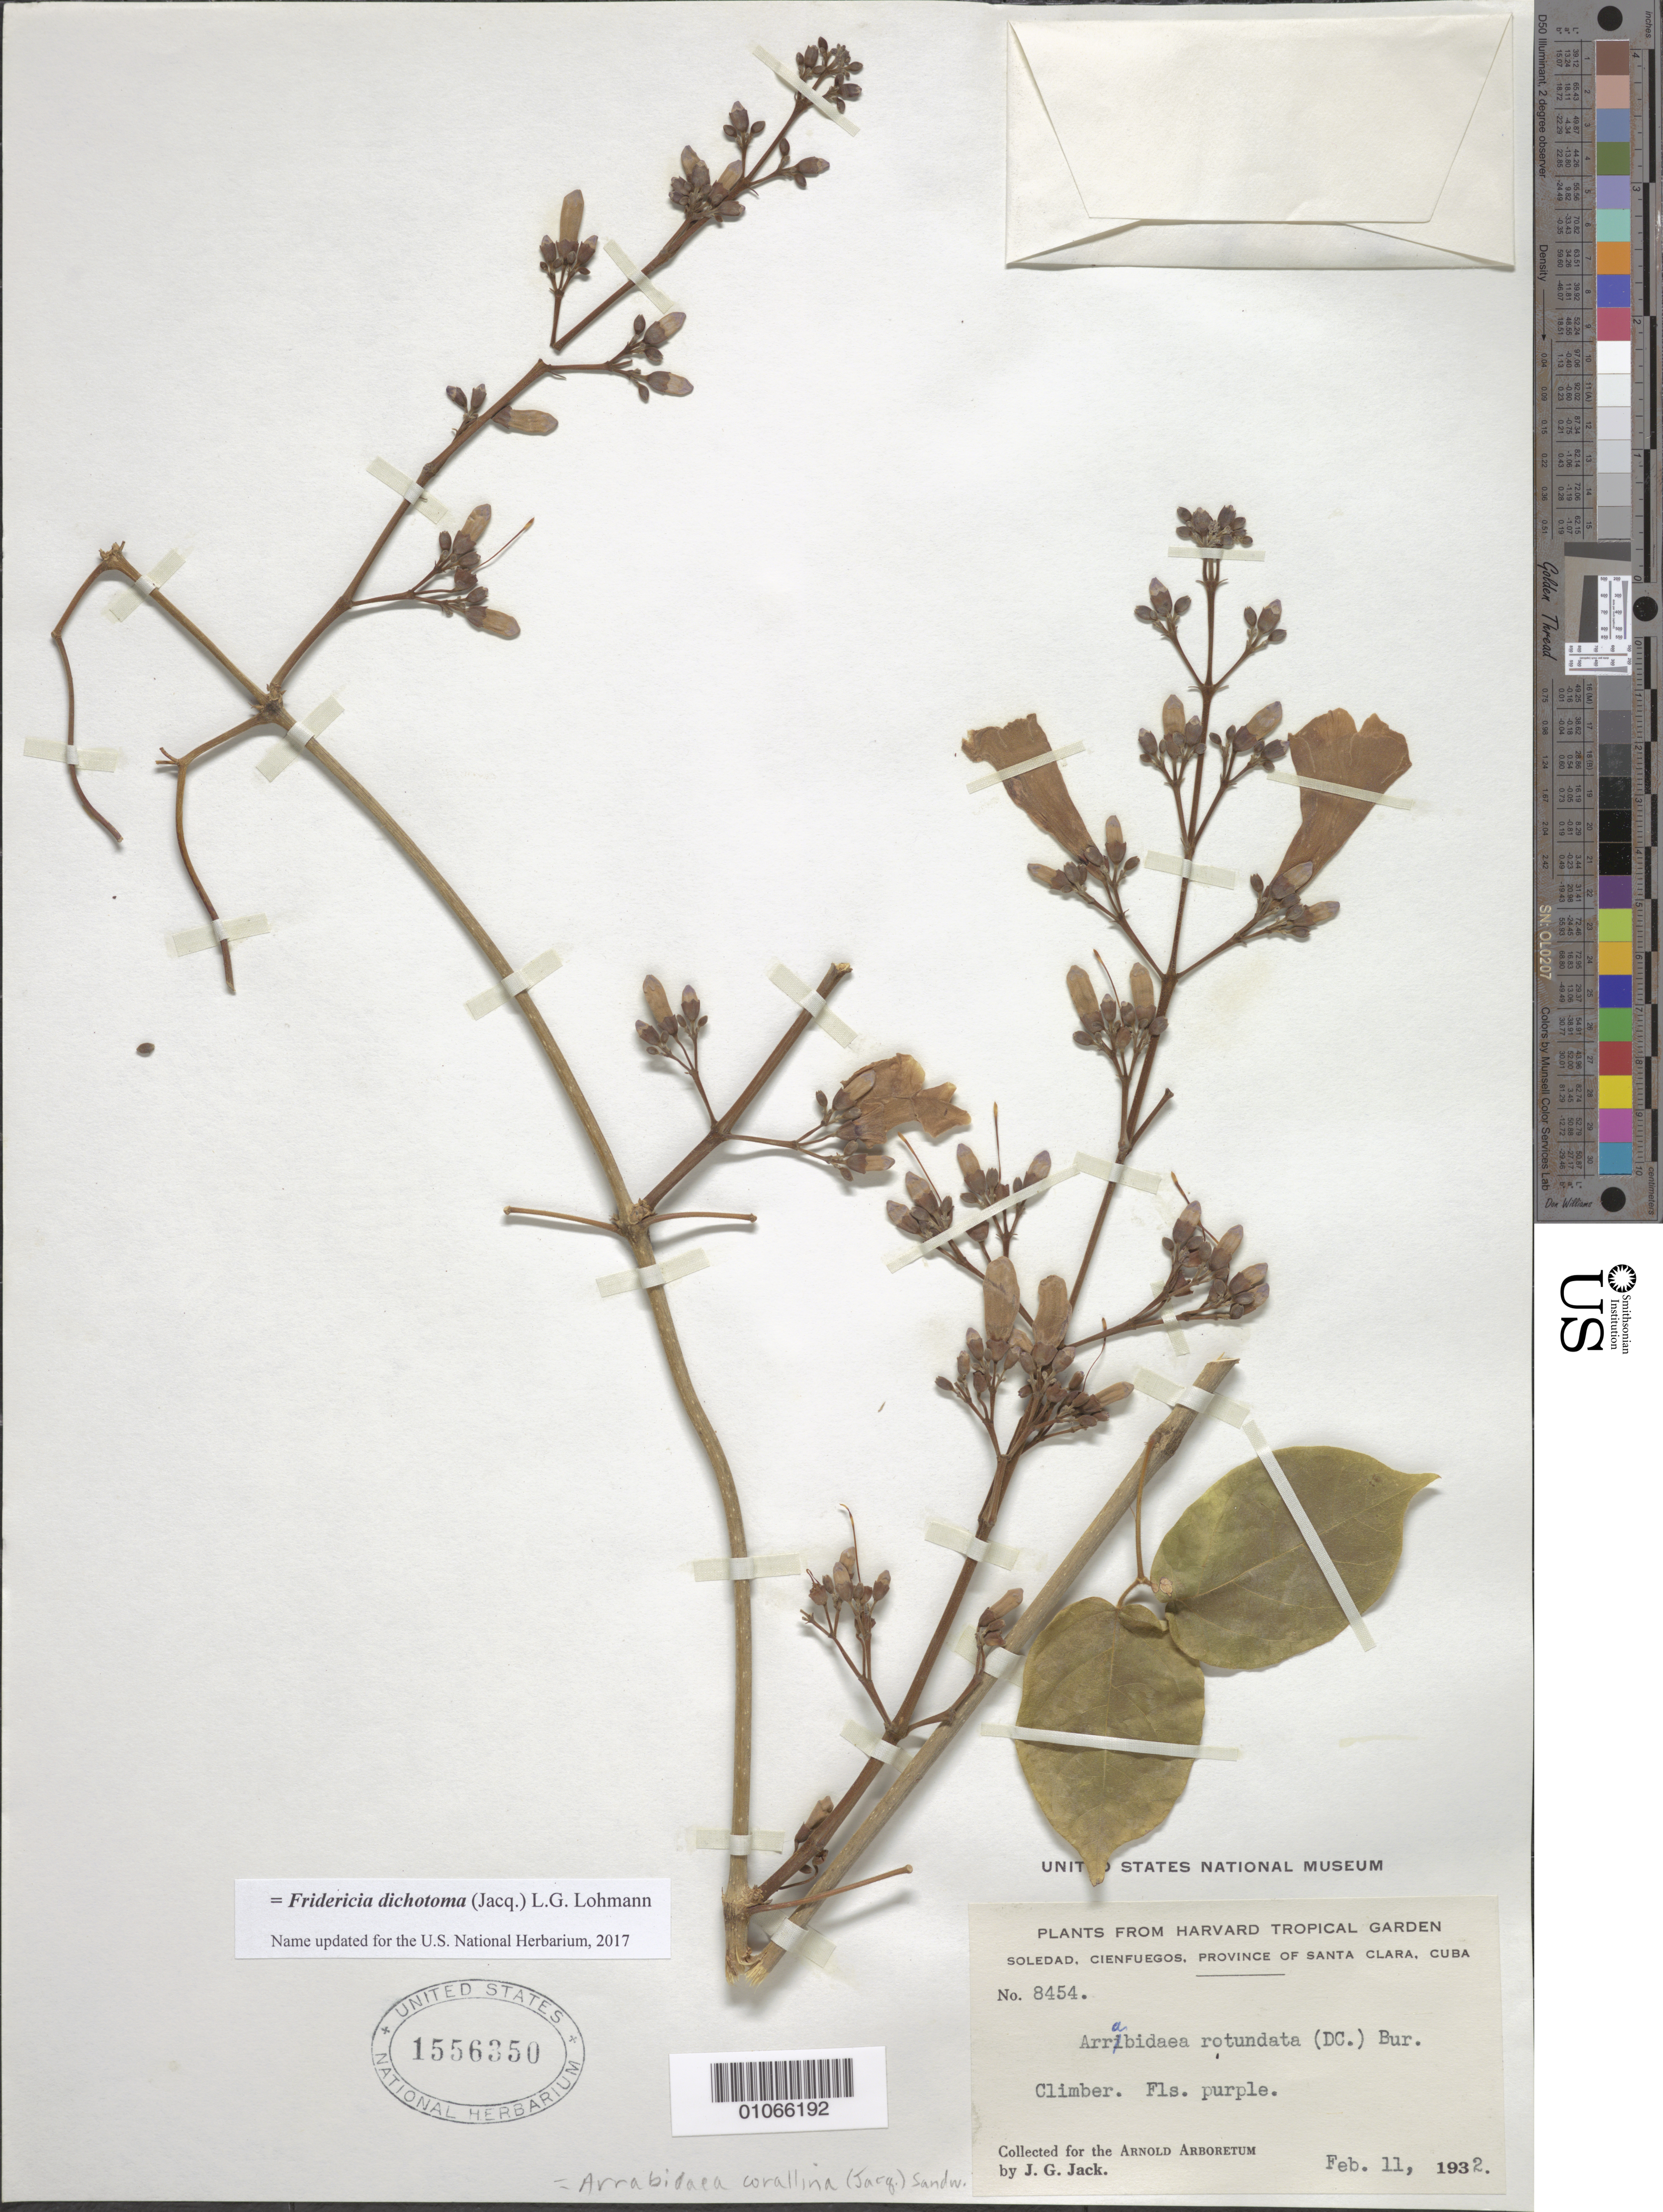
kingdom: Plantae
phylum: Tracheophyta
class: Magnoliopsida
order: Lamiales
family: Bignoniaceae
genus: Fridericia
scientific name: Fridericia dichotoma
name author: (Jacq.) L.G. Lohmann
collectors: J. G. Jack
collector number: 8454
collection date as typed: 11 Feb 1932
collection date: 1932-02-11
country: Cuba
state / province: Cienfuegos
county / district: Santa Clara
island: Cuba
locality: Soledad, Cienfuegos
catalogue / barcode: US 1556350